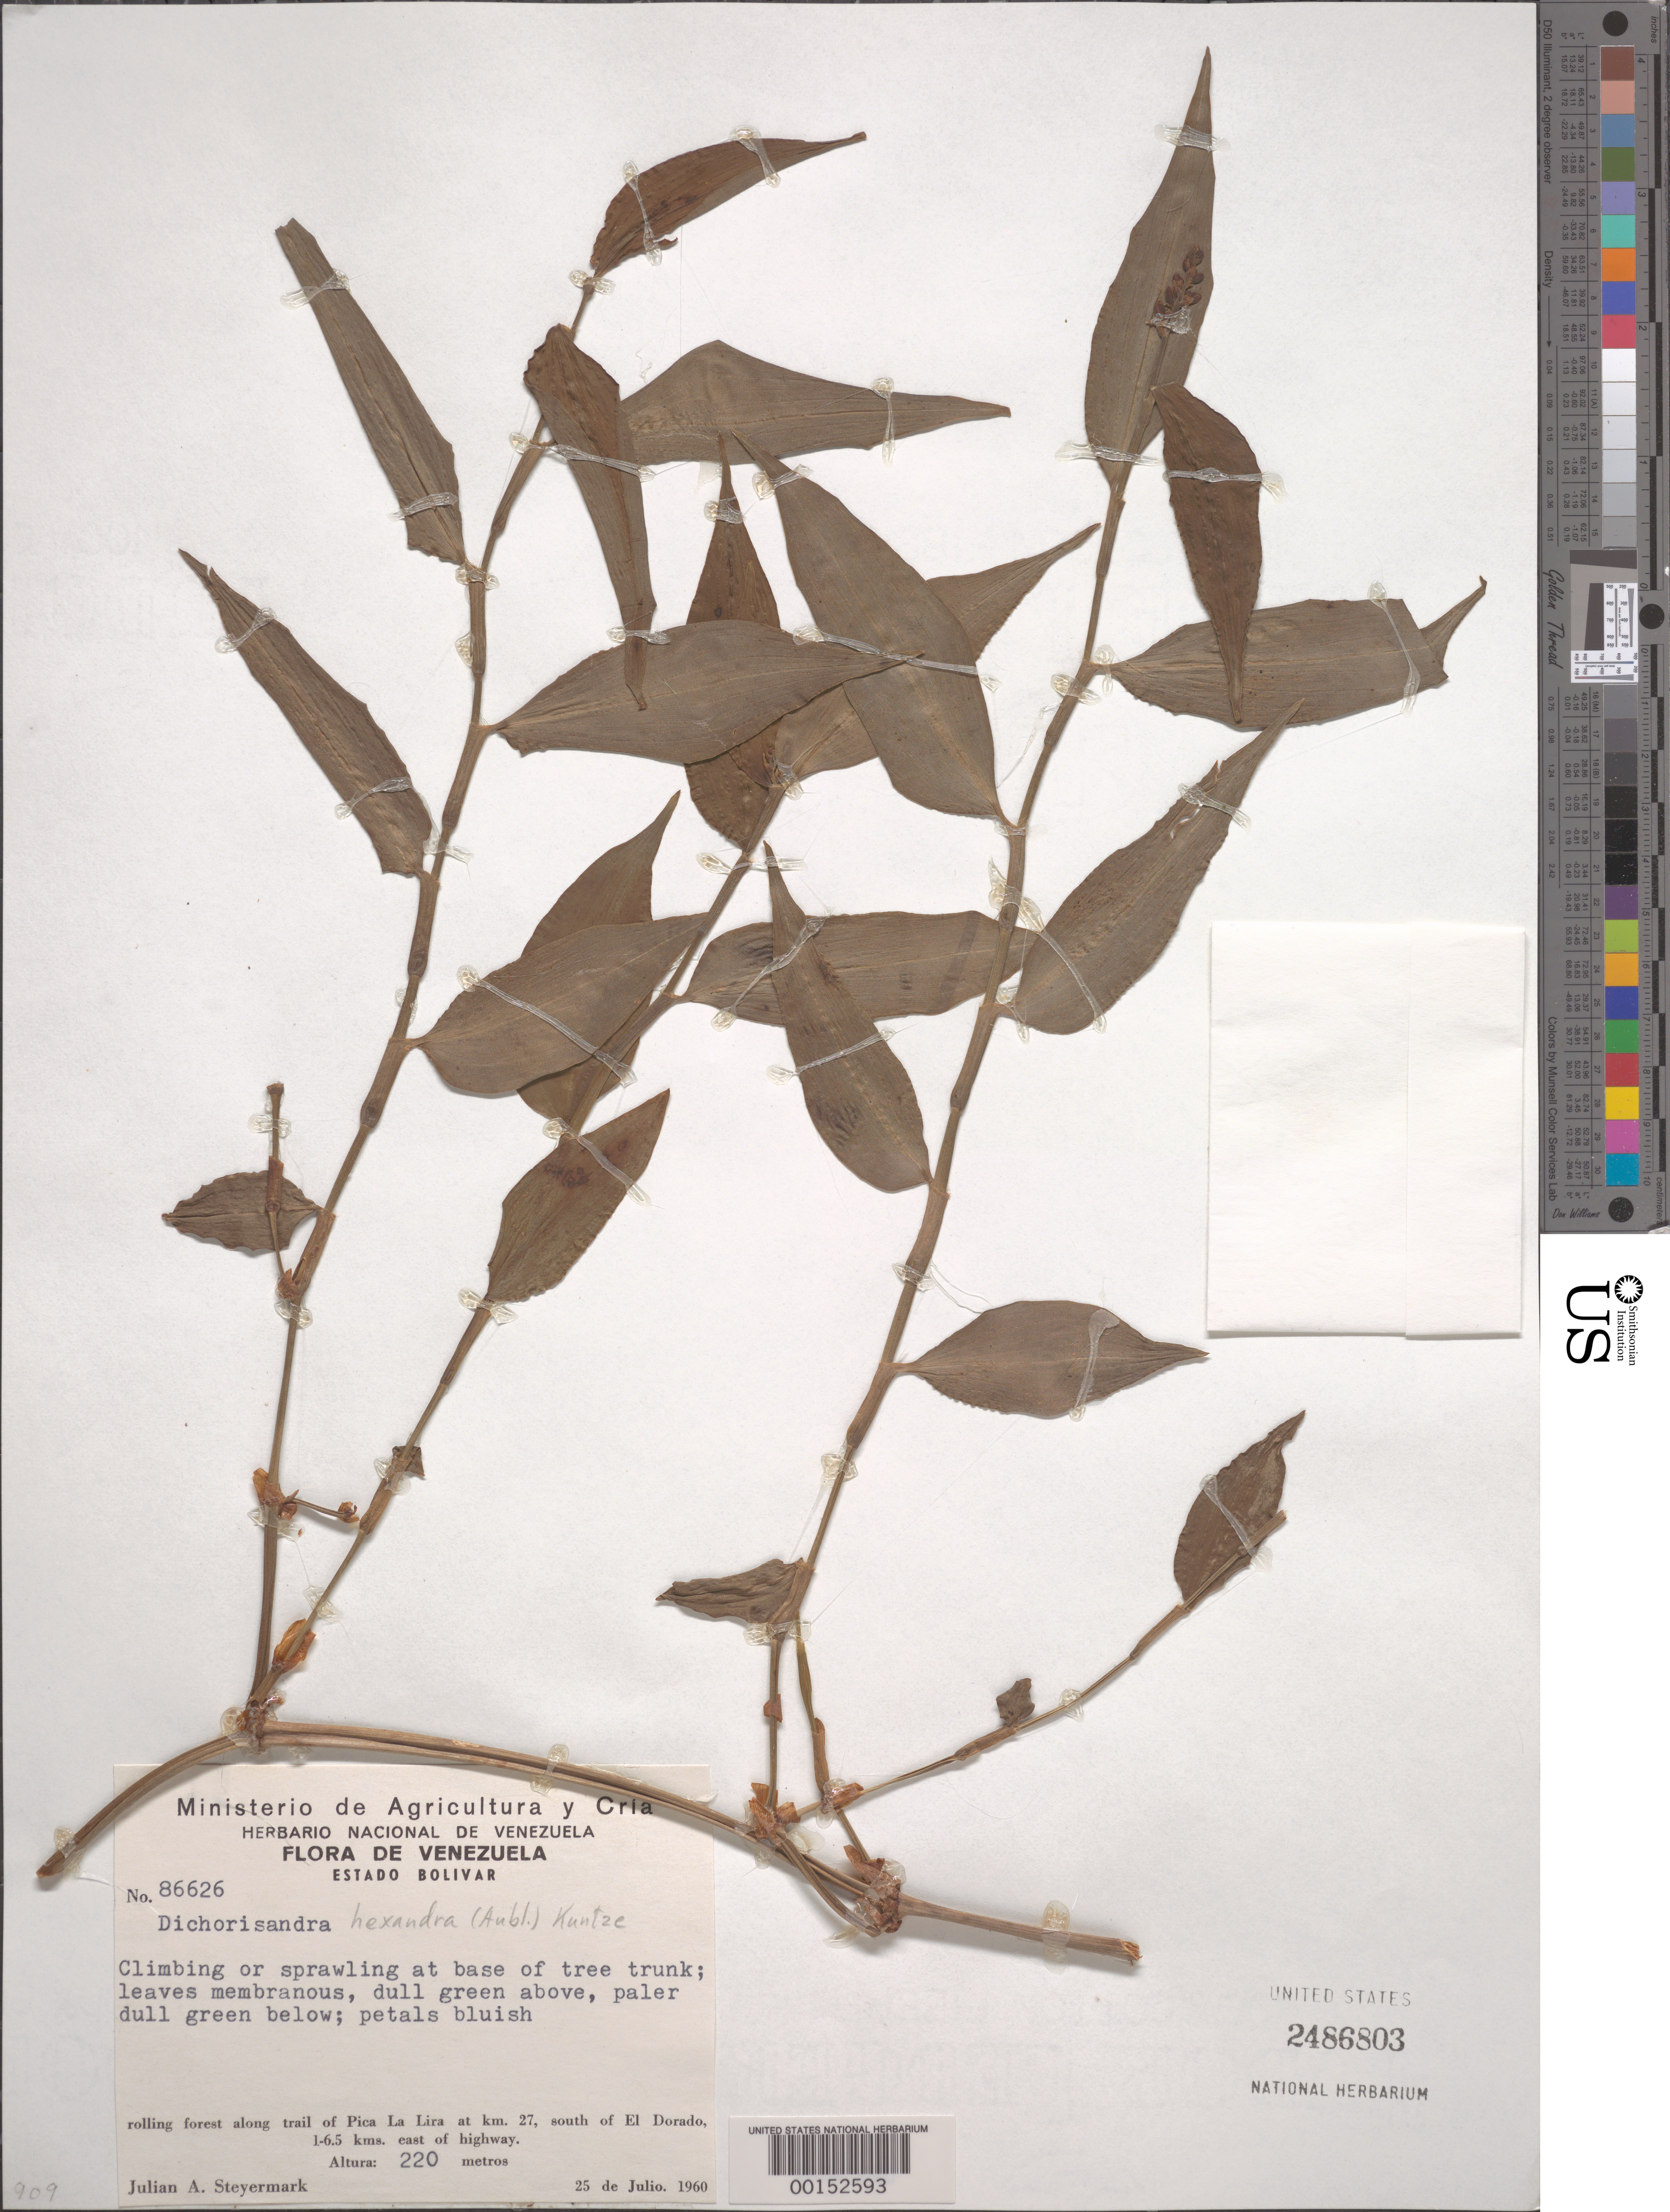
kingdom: Plantae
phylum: Tracheophyta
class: Liliopsida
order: Commelinales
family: Commelinaceae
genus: Dichorisandra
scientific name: Dichorisandra hexandra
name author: (Aubl.) Standl.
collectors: J. Steyermark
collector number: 86626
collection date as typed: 25 Jul 1960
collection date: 1960-07-25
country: Venezuela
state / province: Bolivar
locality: Pica la lira, s of el dorado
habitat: Rolling forest; trailside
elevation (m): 220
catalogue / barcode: US 2486803